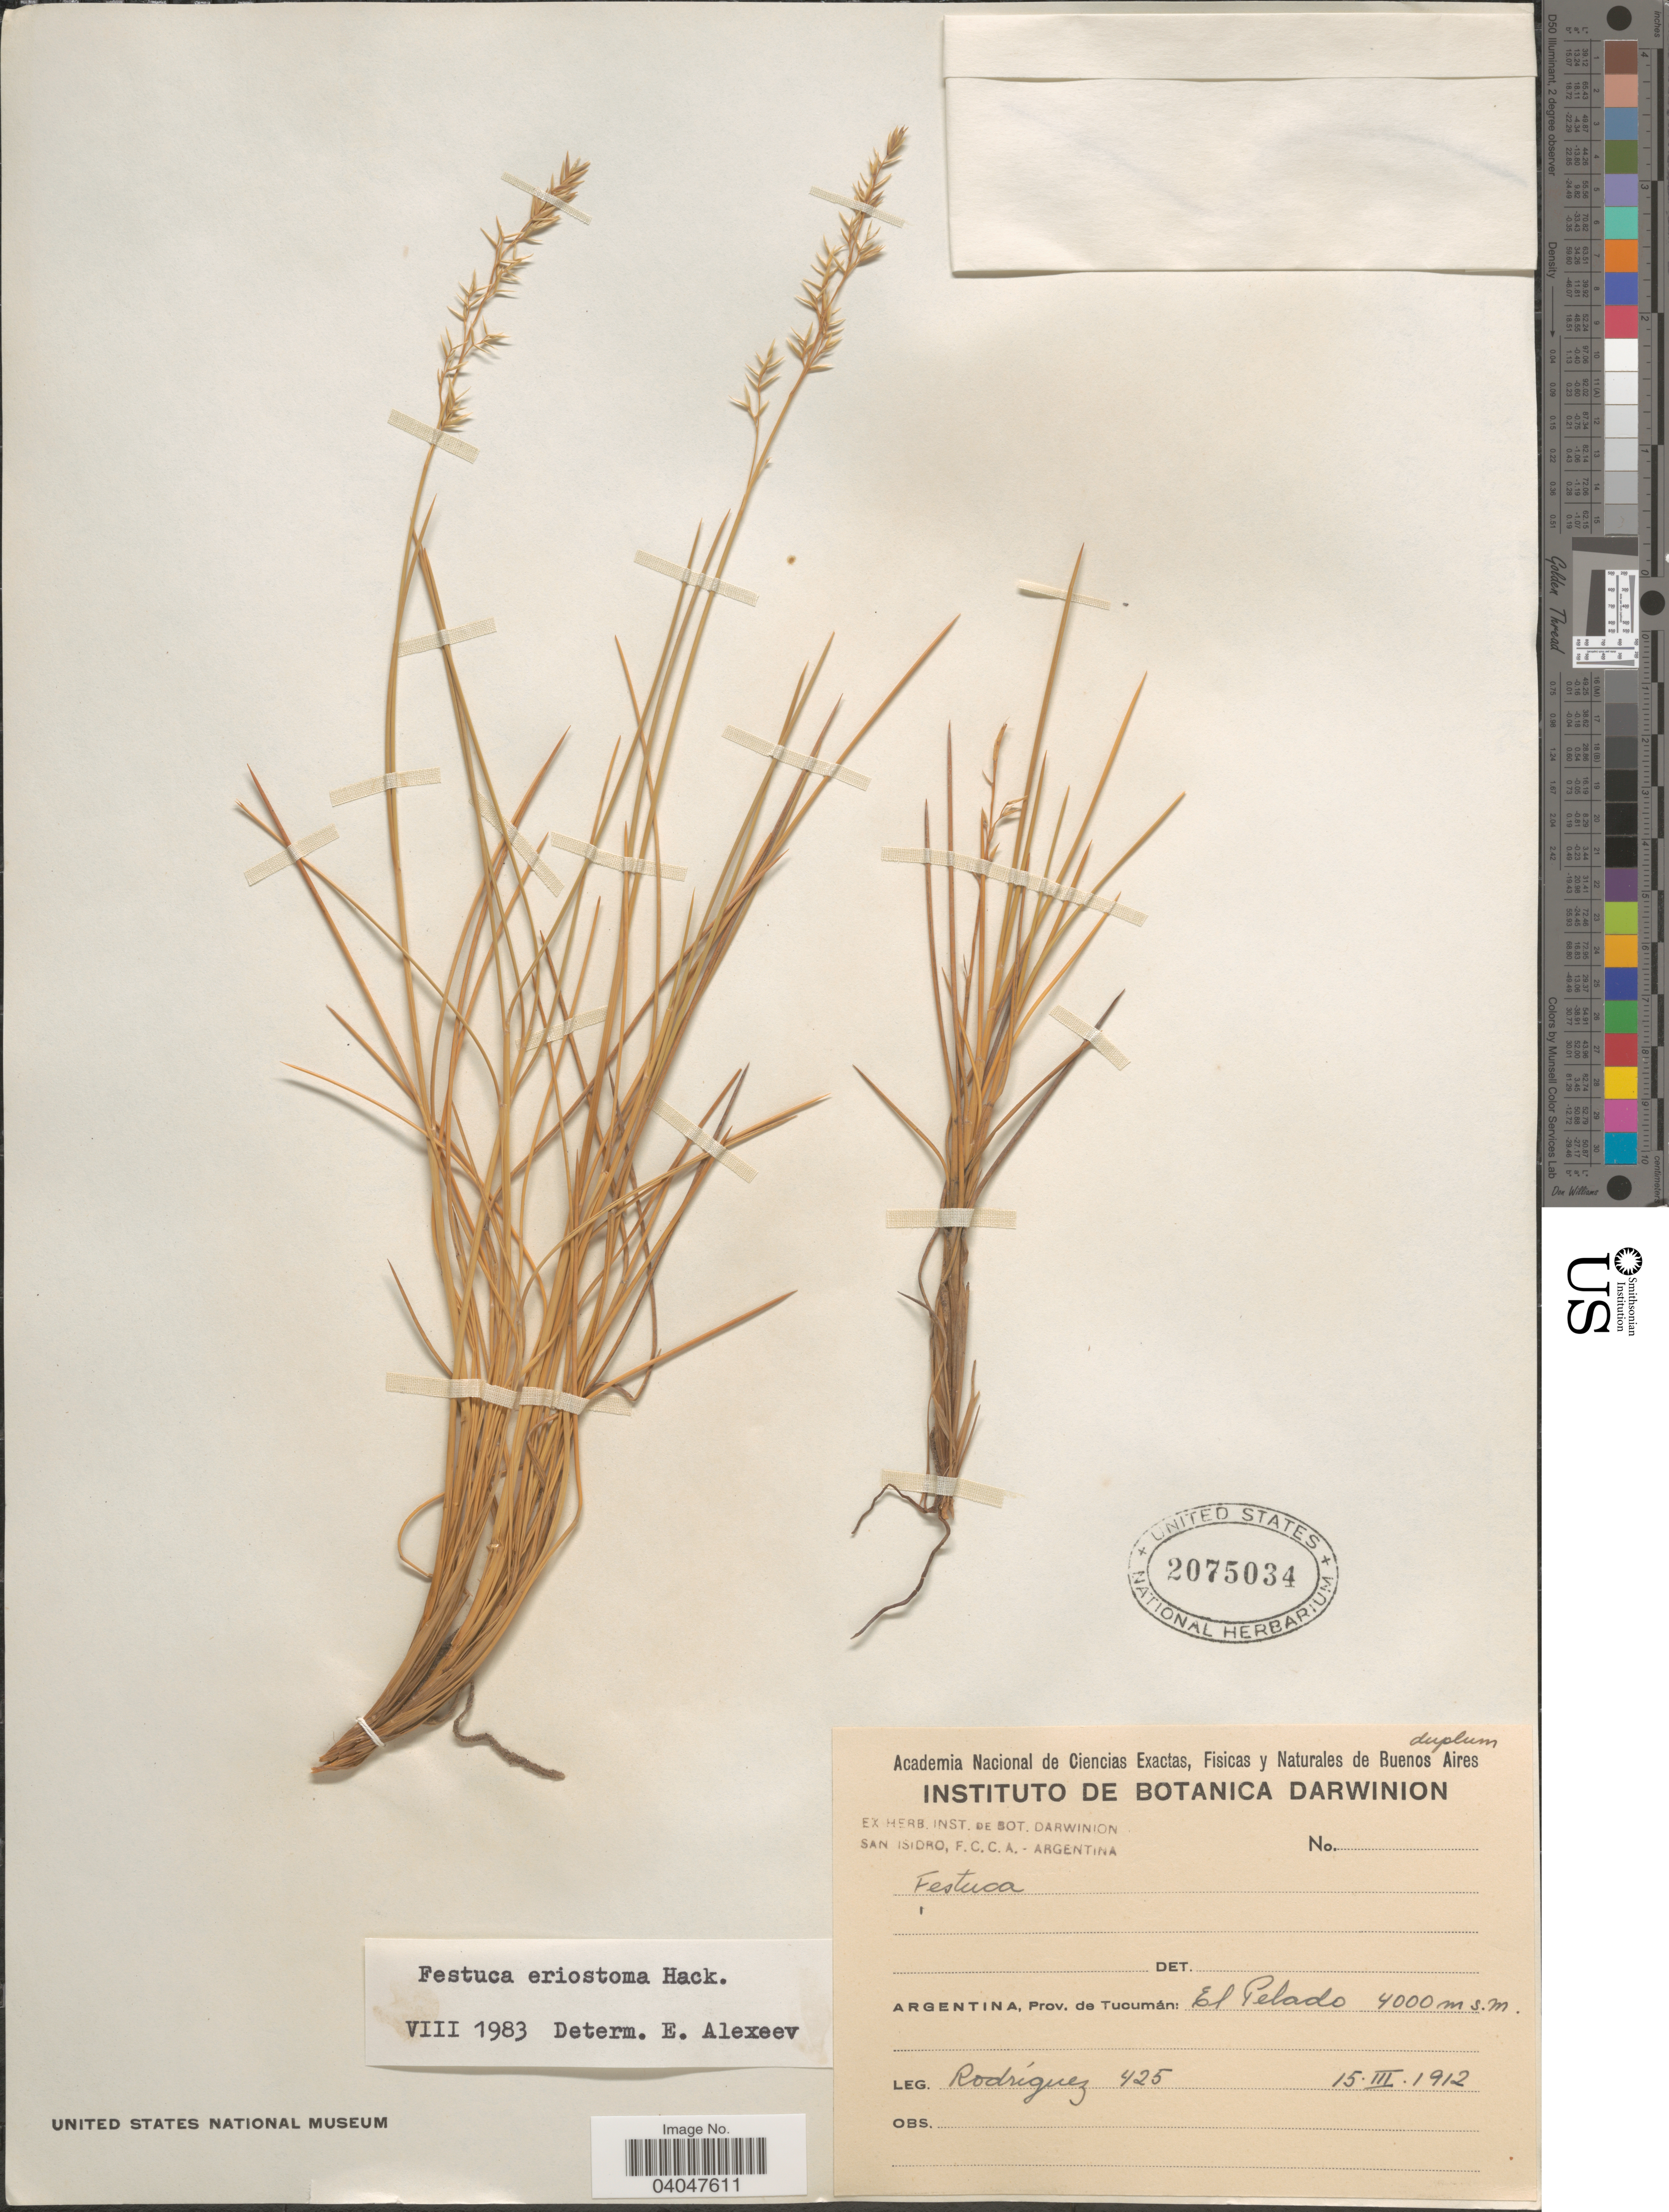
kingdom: Plantae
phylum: Tracheophyta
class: Liliopsida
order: Poales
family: Poaceae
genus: Festuca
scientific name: Festuca eriostoma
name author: Hack.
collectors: Rodriguez, --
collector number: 425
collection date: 1912-03-15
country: Argentina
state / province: Tucuman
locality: El Pelado.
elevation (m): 4000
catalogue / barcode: US 2075034